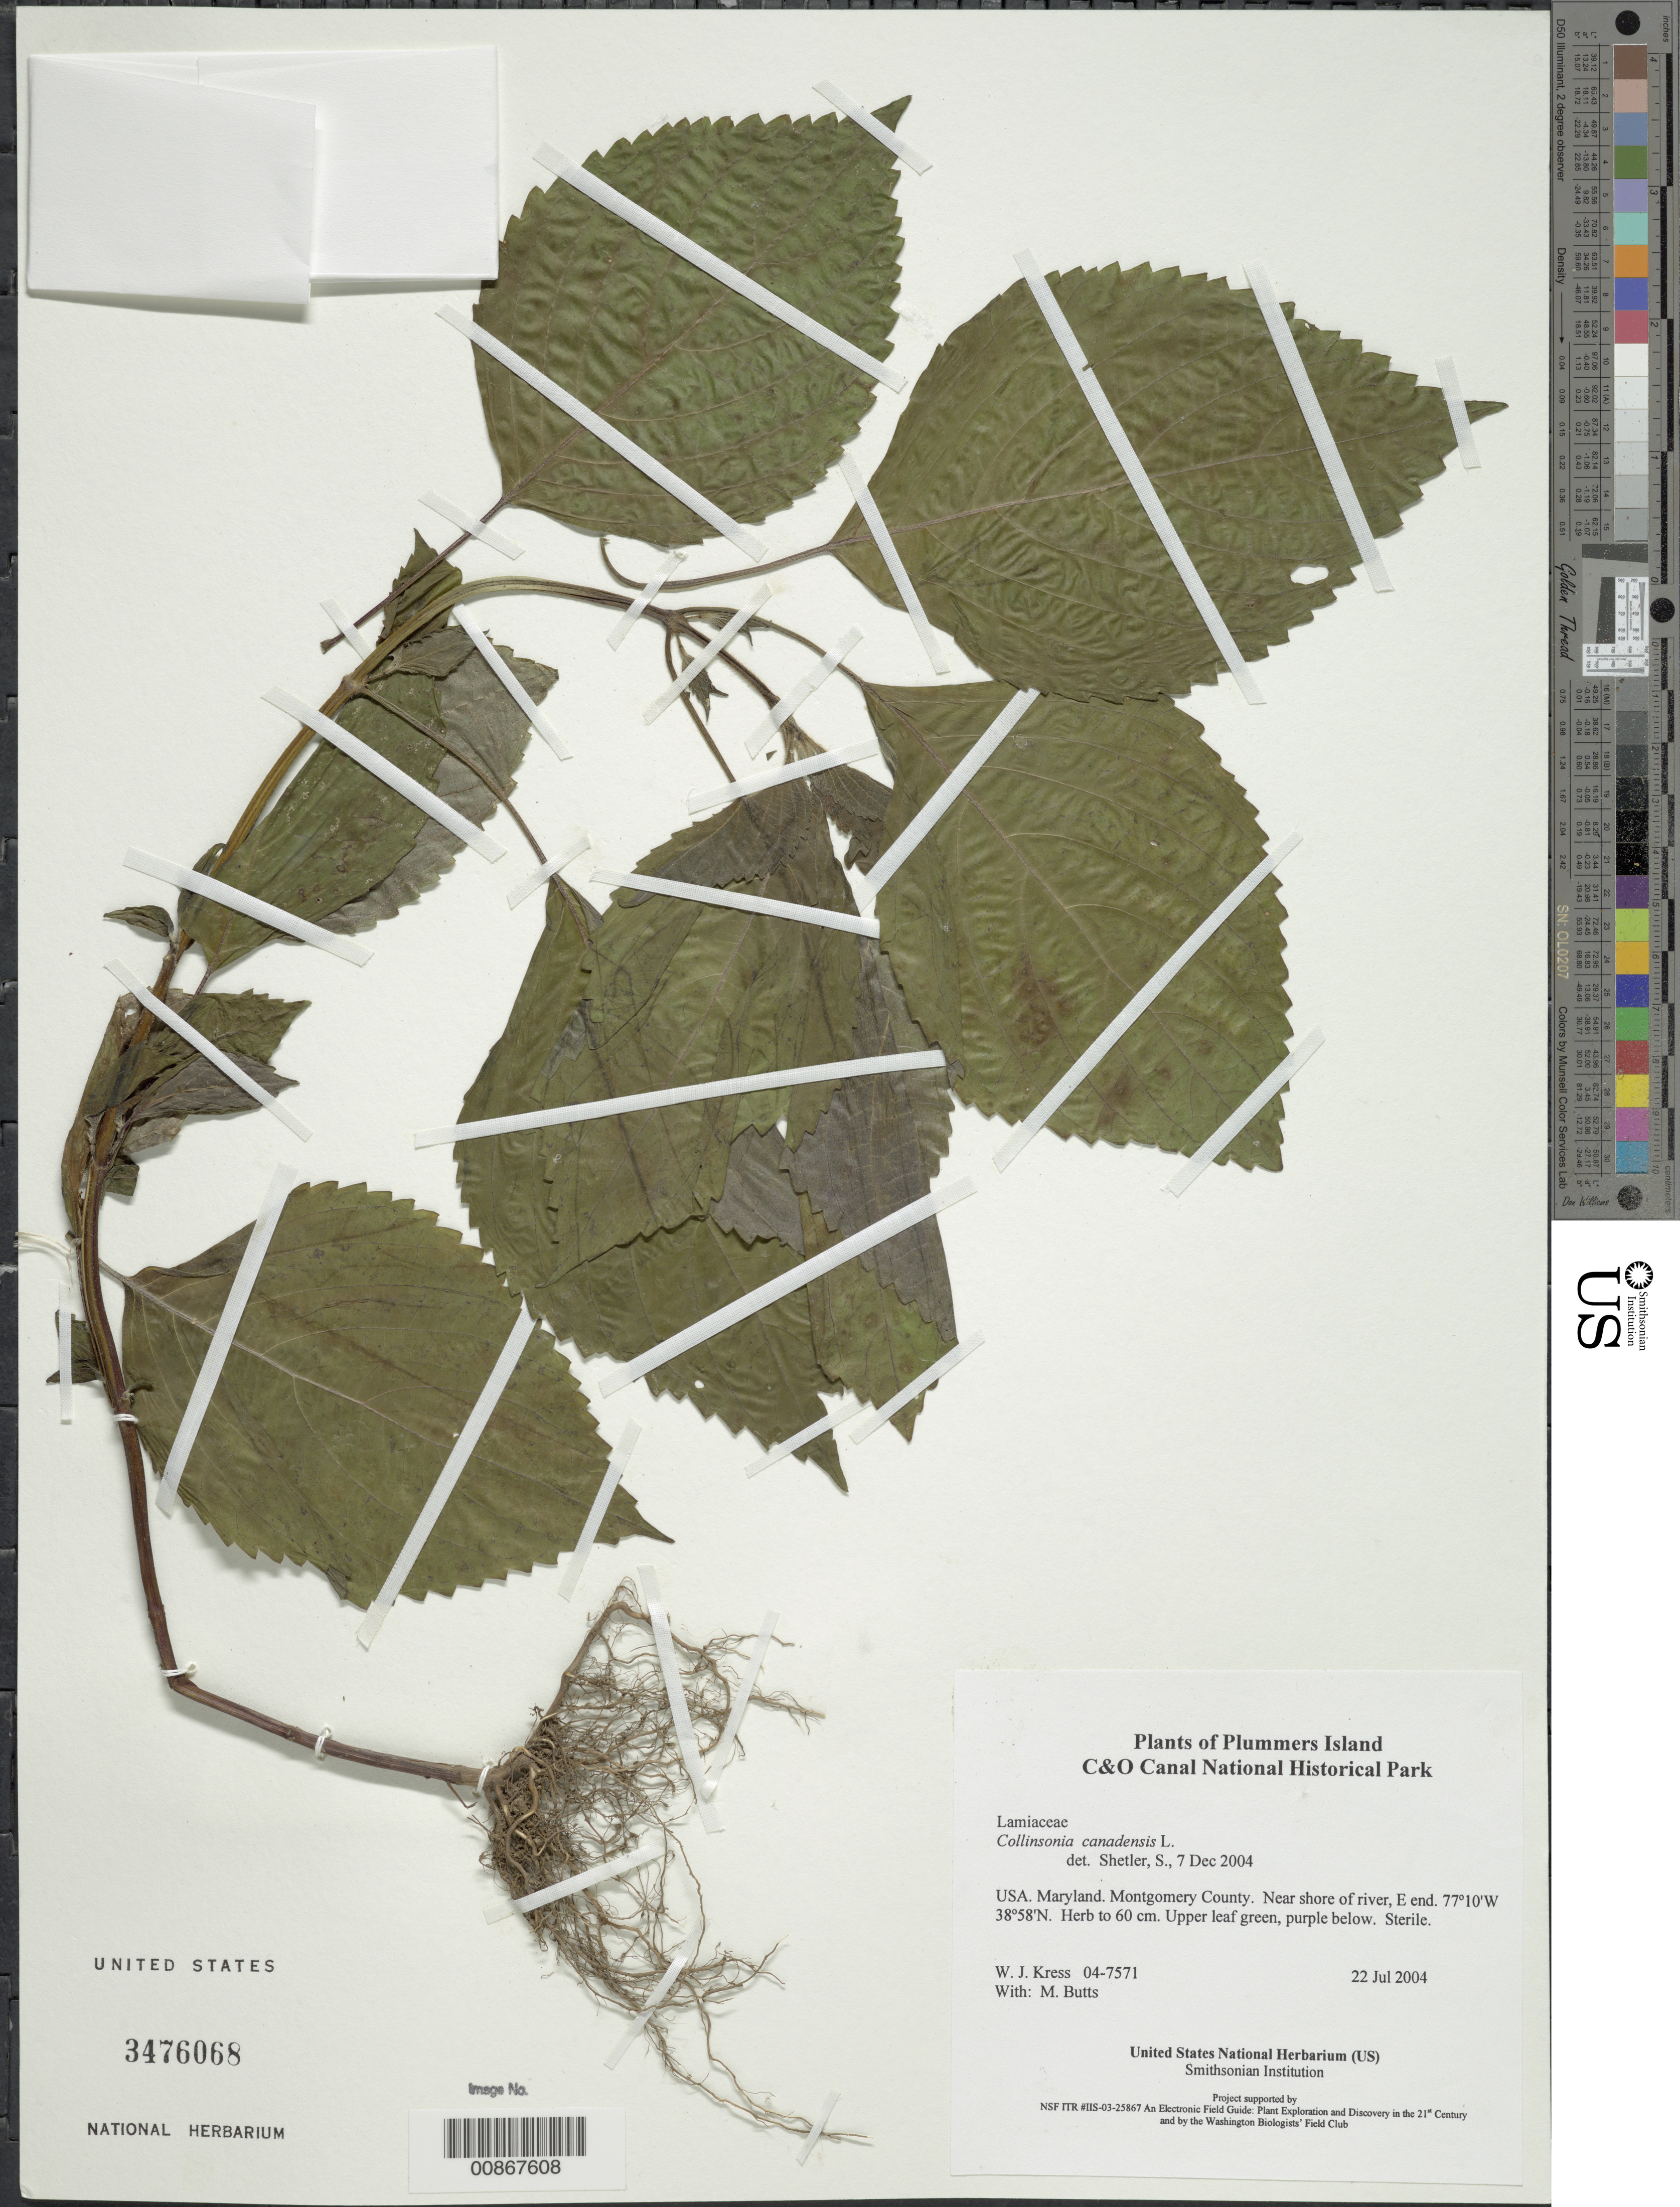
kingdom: Plantae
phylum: Tracheophyta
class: Magnoliopsida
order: Lamiales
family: Lamiaceae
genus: Collinsonia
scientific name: Collinsonia canadensis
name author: L.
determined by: Shetler, Stanwyn G., (US), NMNH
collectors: W. J. Kress & M. B. Butts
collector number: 04-7571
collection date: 2004-07-22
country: United States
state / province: Maryland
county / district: Montgomery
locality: Chesapeake and Ohio Canal National Historical Park, Plummers Island, Near shore of river, E end.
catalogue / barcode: US 3476068